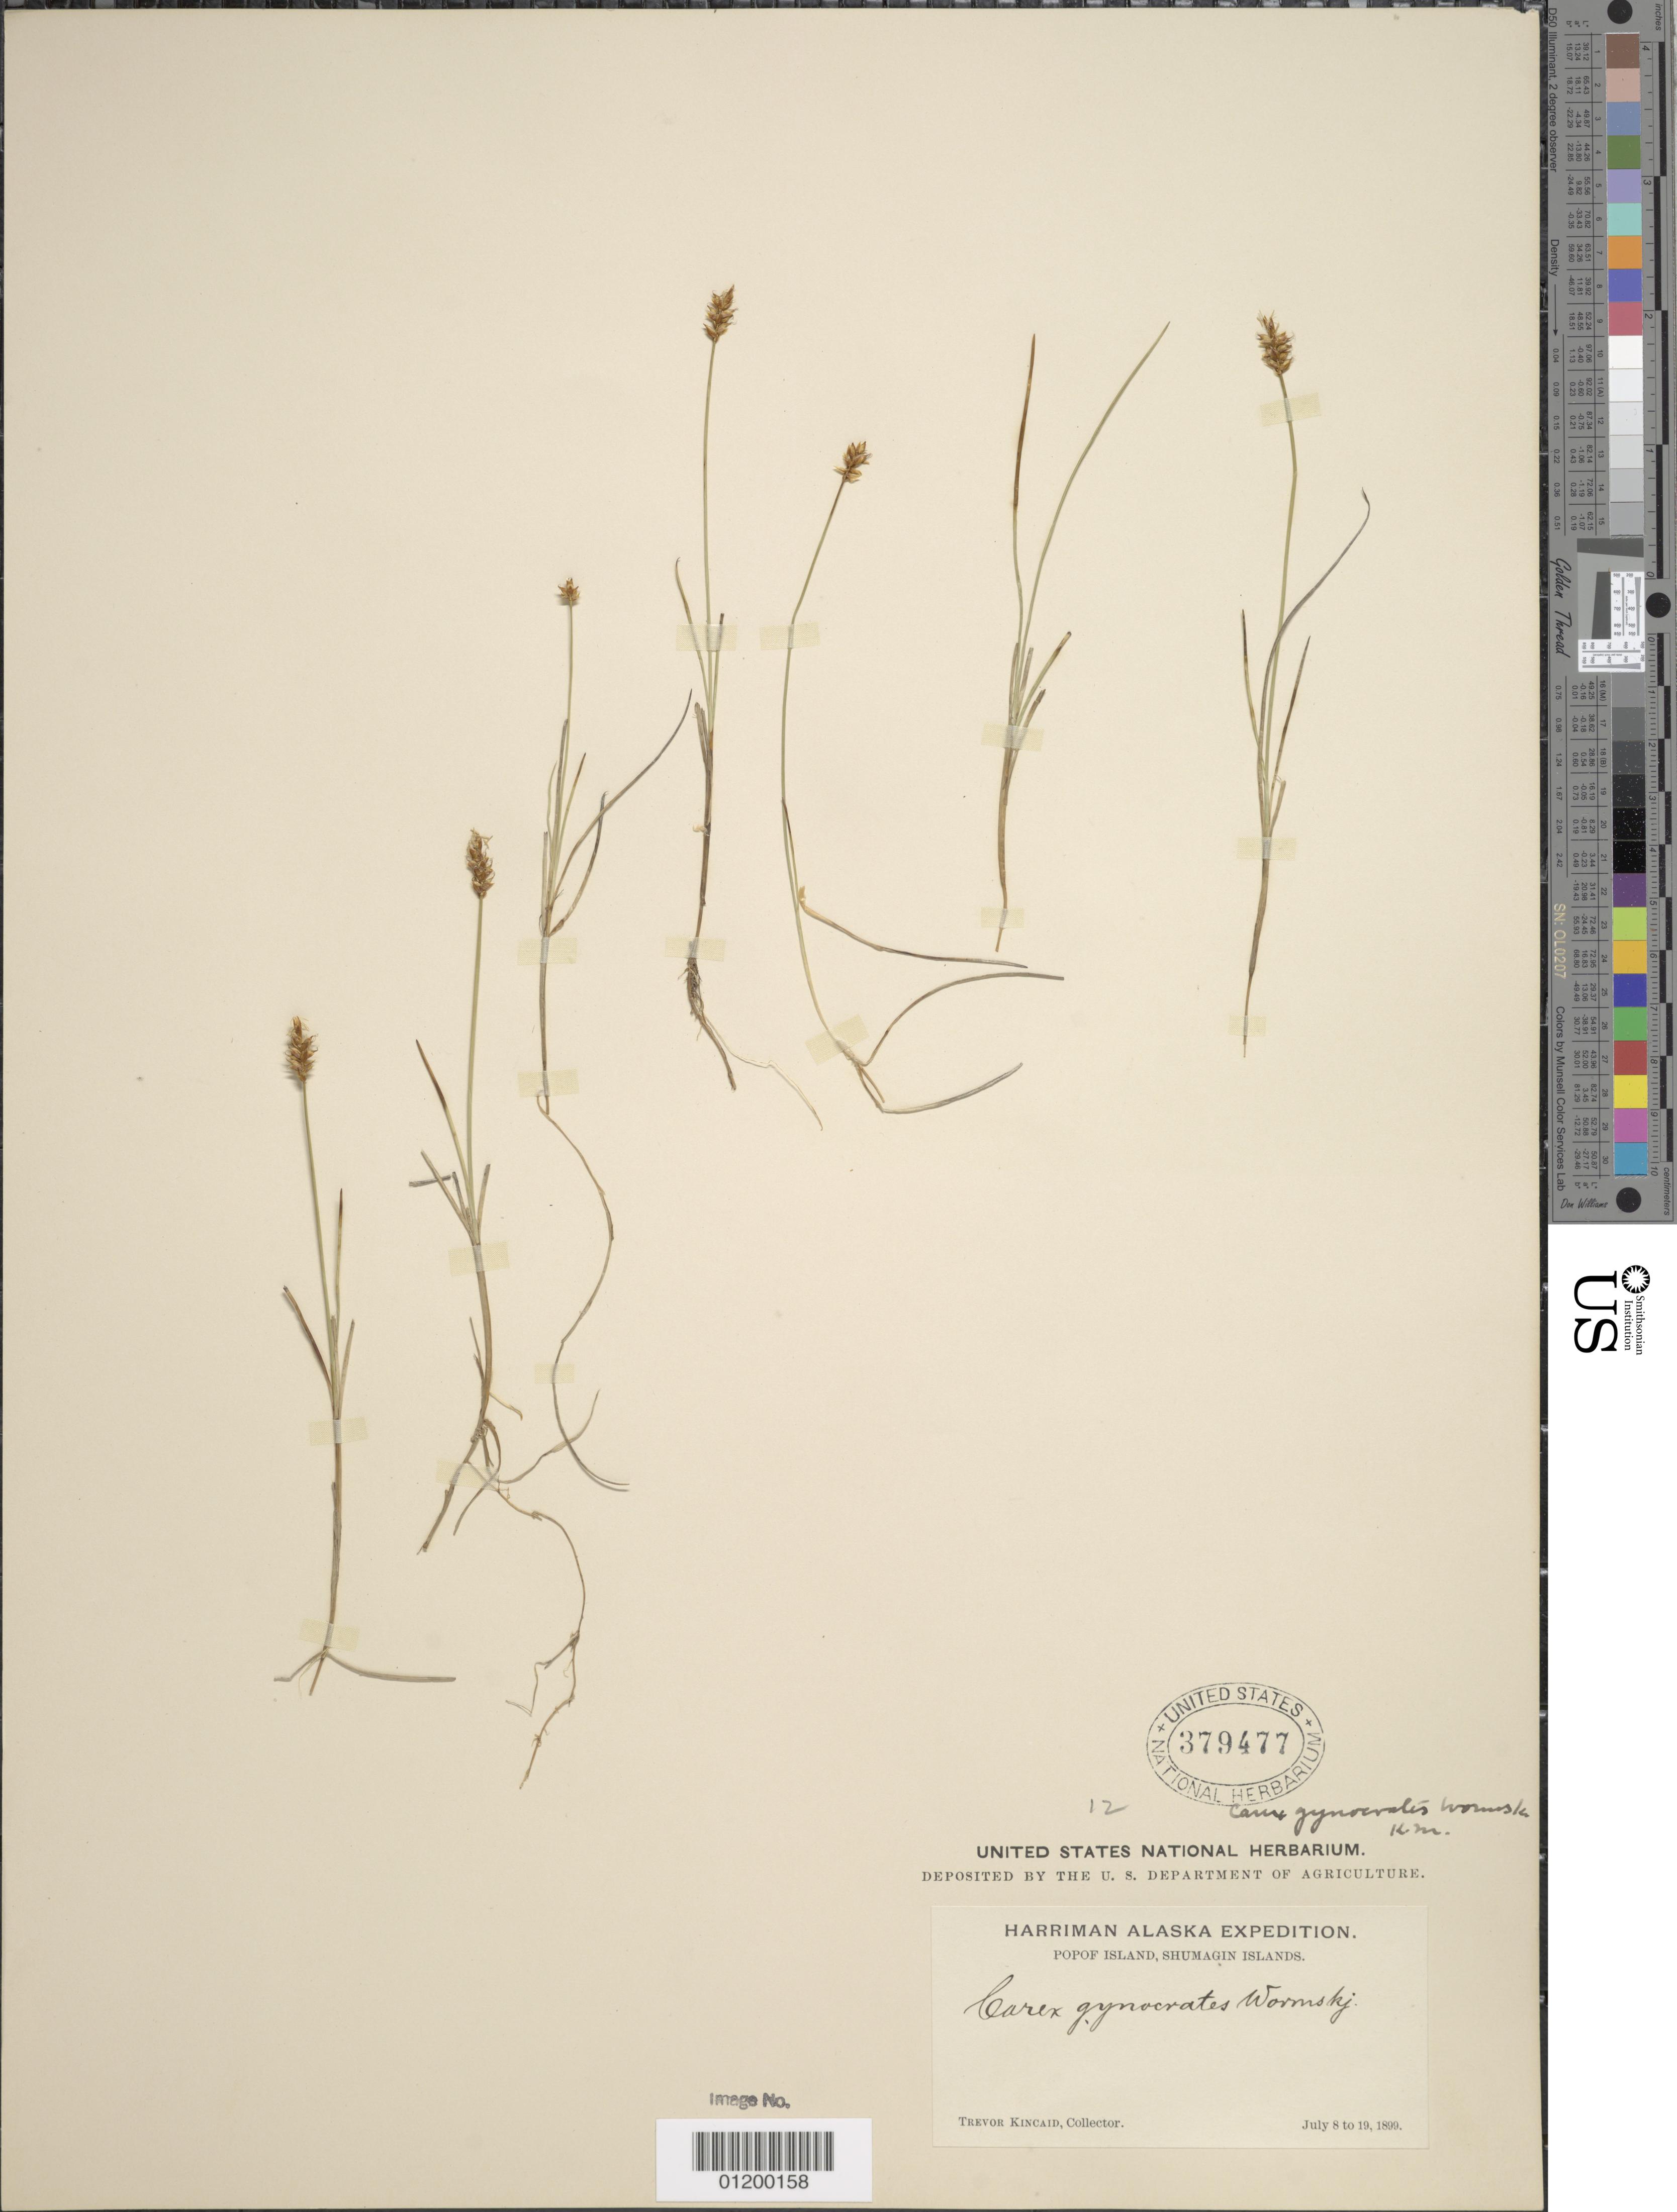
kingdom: Plantae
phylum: Tracheophyta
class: Liliopsida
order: Poales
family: Cyperaceae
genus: Carex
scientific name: Carex nardina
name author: (Hornem.) Fr.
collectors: T. C. Kincaid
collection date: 1899-07-08/1899-07-19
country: United States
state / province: Alaska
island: Popof Island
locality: Popof Island, Shumagin Islands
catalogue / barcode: US 379477